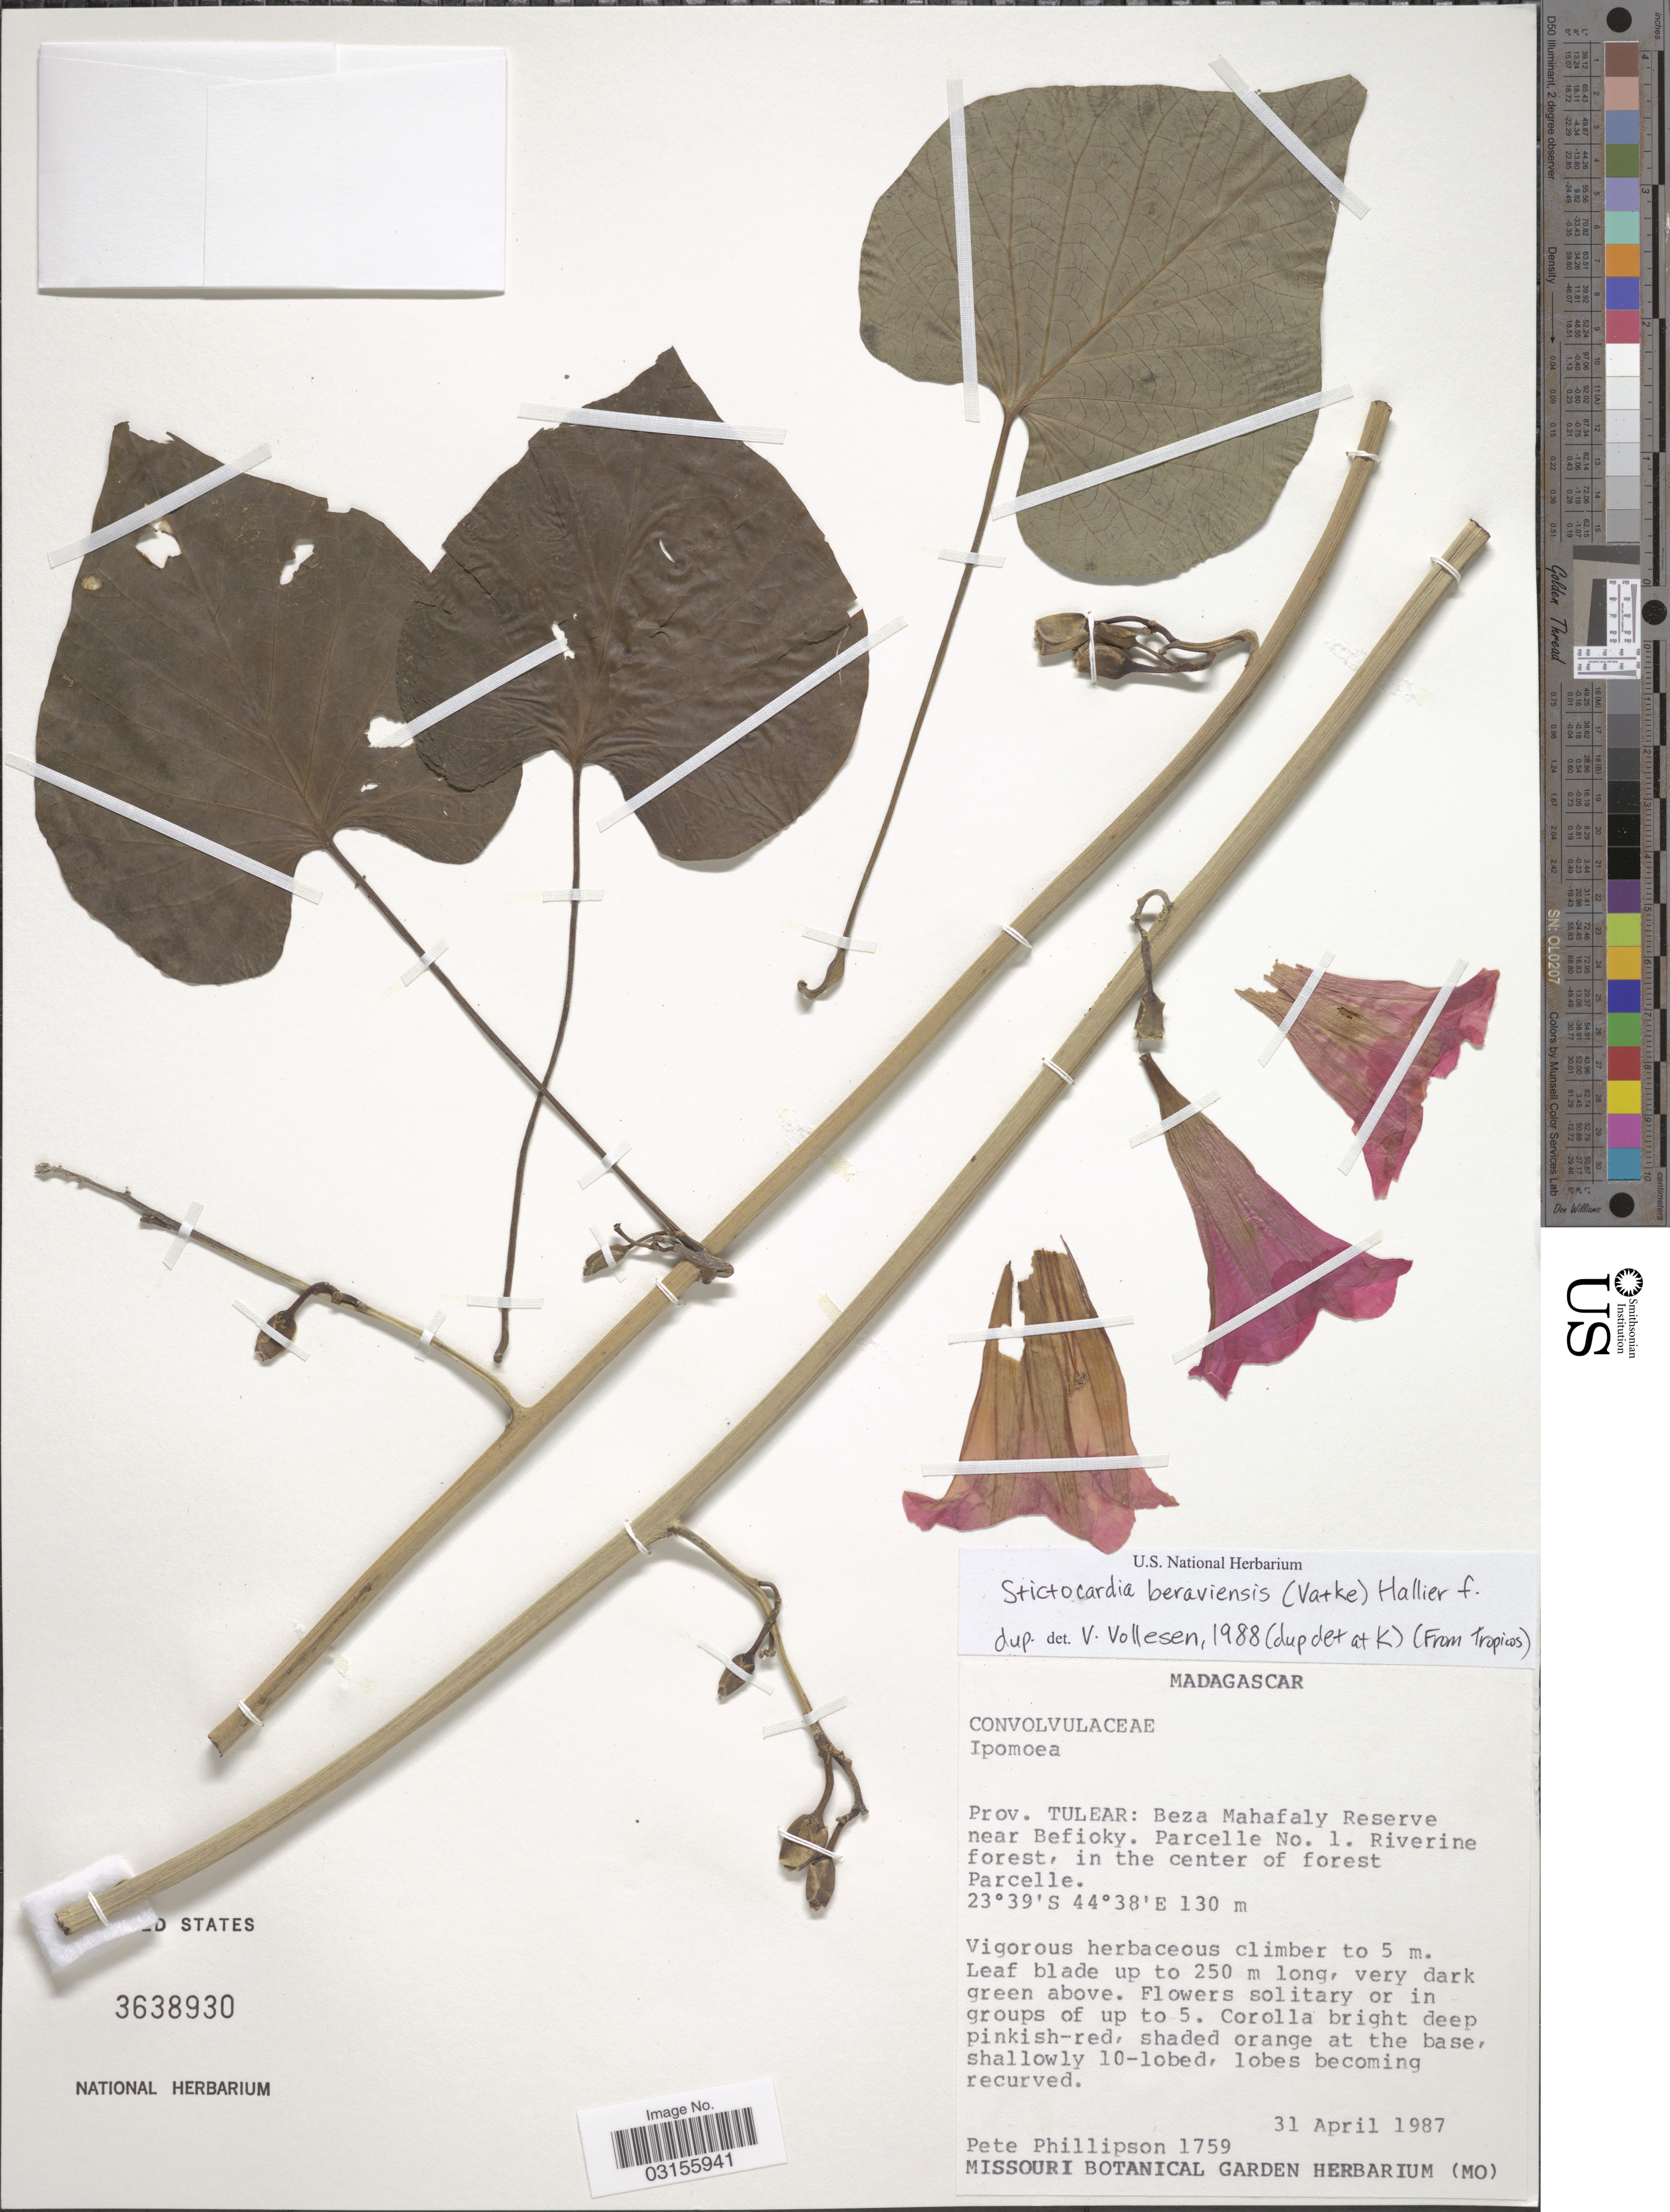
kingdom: Plantae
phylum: Tracheophyta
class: Magnoliopsida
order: Solanales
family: Convolvulaceae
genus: Stictocardia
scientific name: Stictocardia beraviensis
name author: (Vatke) Hallier f.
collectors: P. B. Phillipson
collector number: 1759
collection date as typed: Transcribed d/m/y: 31/4/1987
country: Madagascar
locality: Prov. Tulear: Beza Mahafaly Reserve near Befioky. Parcelle No. 1.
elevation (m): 130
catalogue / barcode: US 3638930